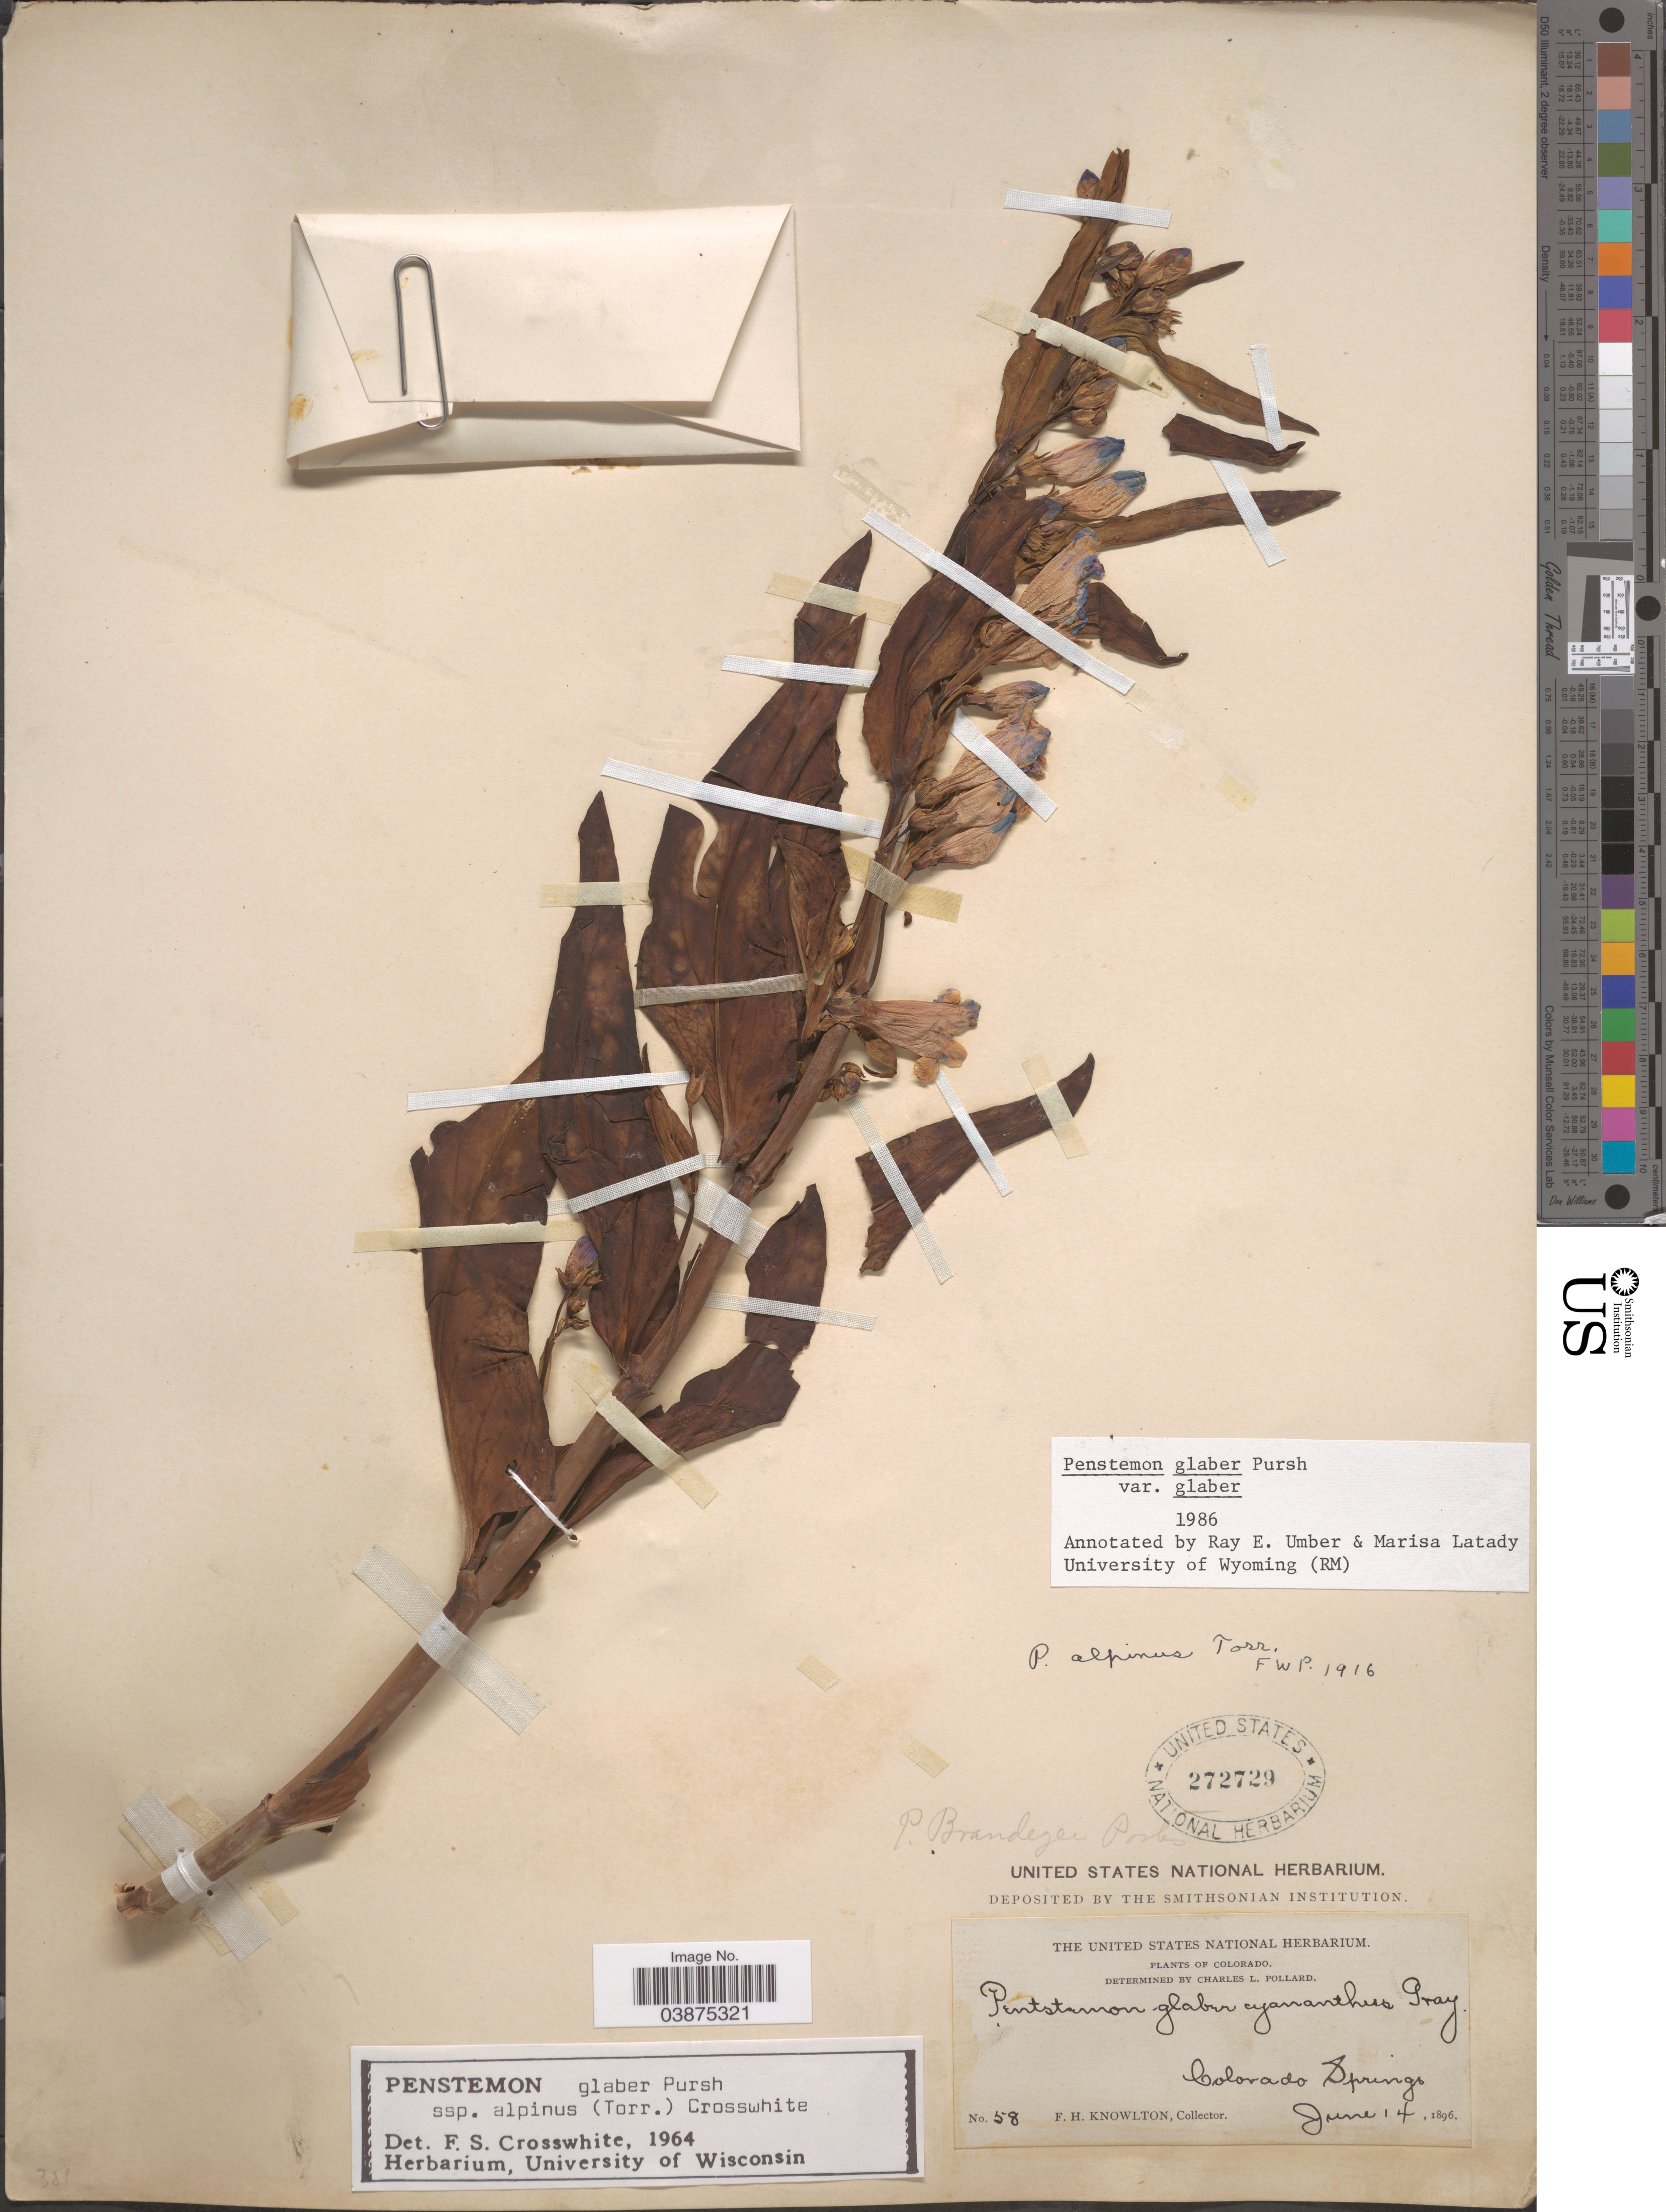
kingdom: Plantae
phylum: Tracheophyta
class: Magnoliopsida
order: Lamiales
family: Plantaginaceae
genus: Penstemon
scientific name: Penstemon glaber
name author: Pursh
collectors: F. H. Knowlton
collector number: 58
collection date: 1896-06-14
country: United States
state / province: Colorado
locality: Colorado Springs.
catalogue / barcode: US 272729